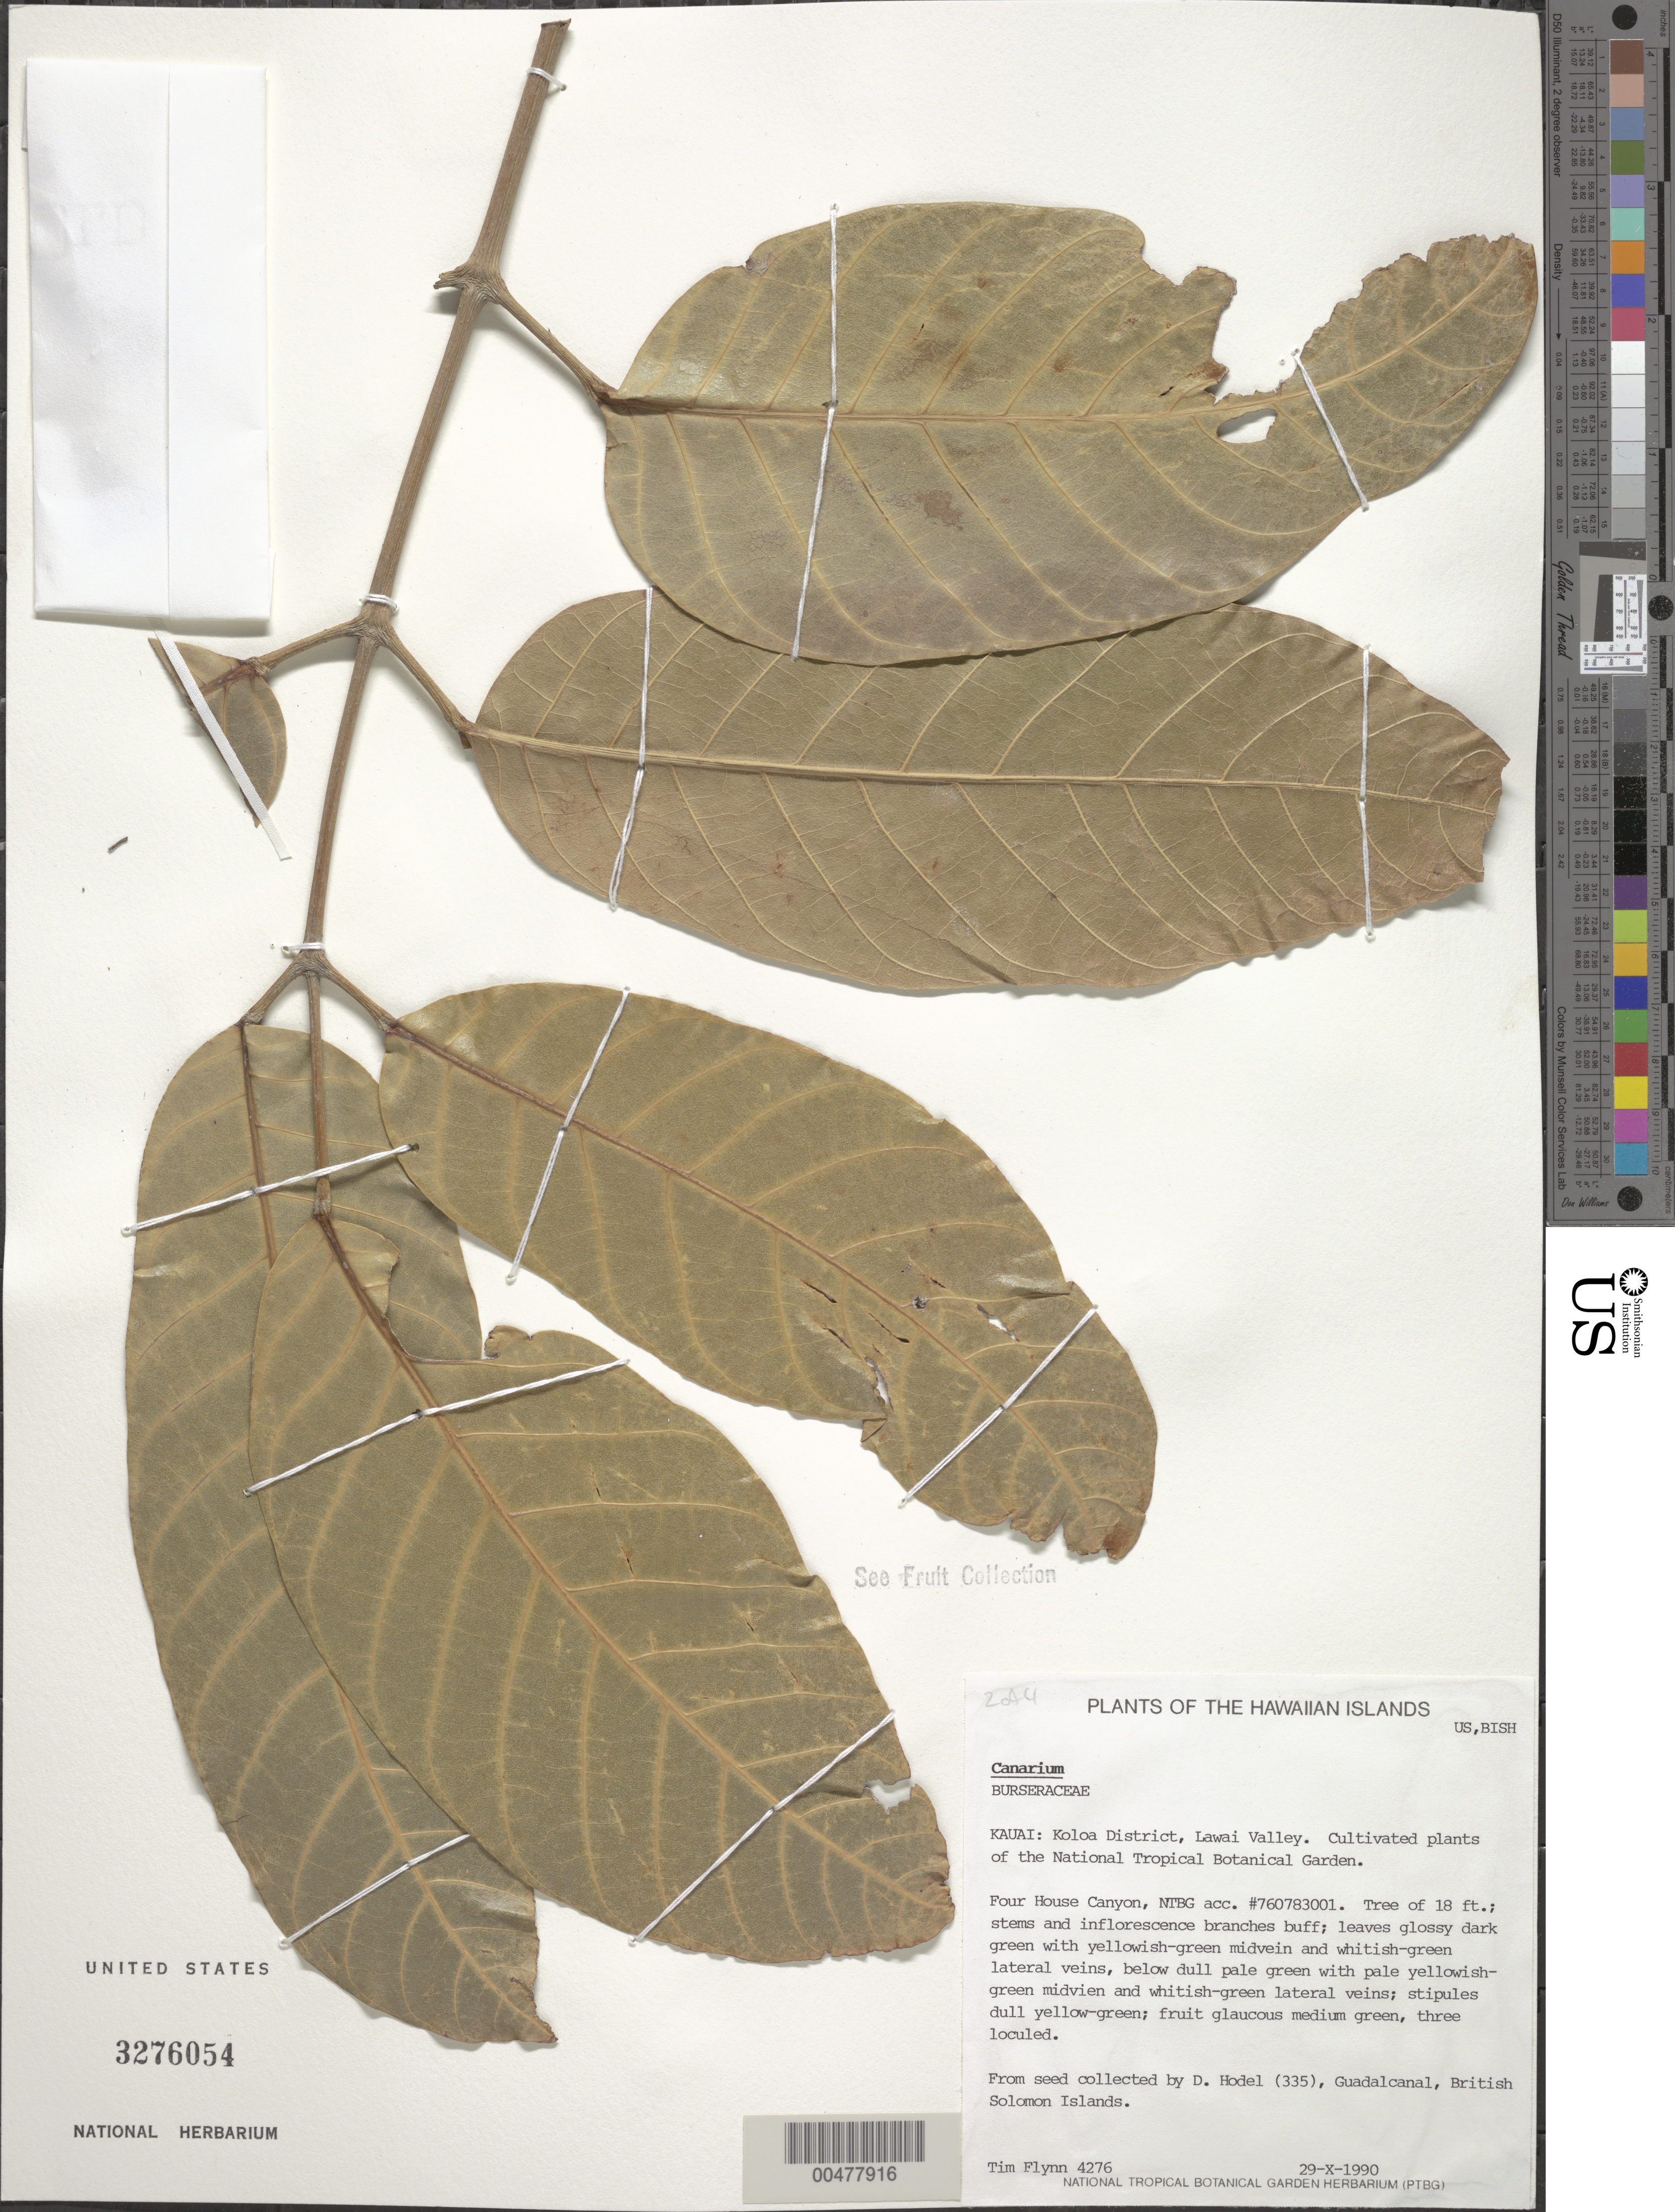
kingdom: Plantae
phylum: Tracheophyta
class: Magnoliopsida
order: Sapindales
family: Burseraceae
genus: Canarium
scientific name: Canarium sp.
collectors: T. W. Flynn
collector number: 4276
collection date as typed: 29 Oct 1990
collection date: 1990-10-29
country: United States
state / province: Hawaii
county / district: Kauai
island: Kaua'i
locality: Koloa Dist., Lawai Valley, National Tropical Botanical Gardens, Four House Canyon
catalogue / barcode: US 3276054